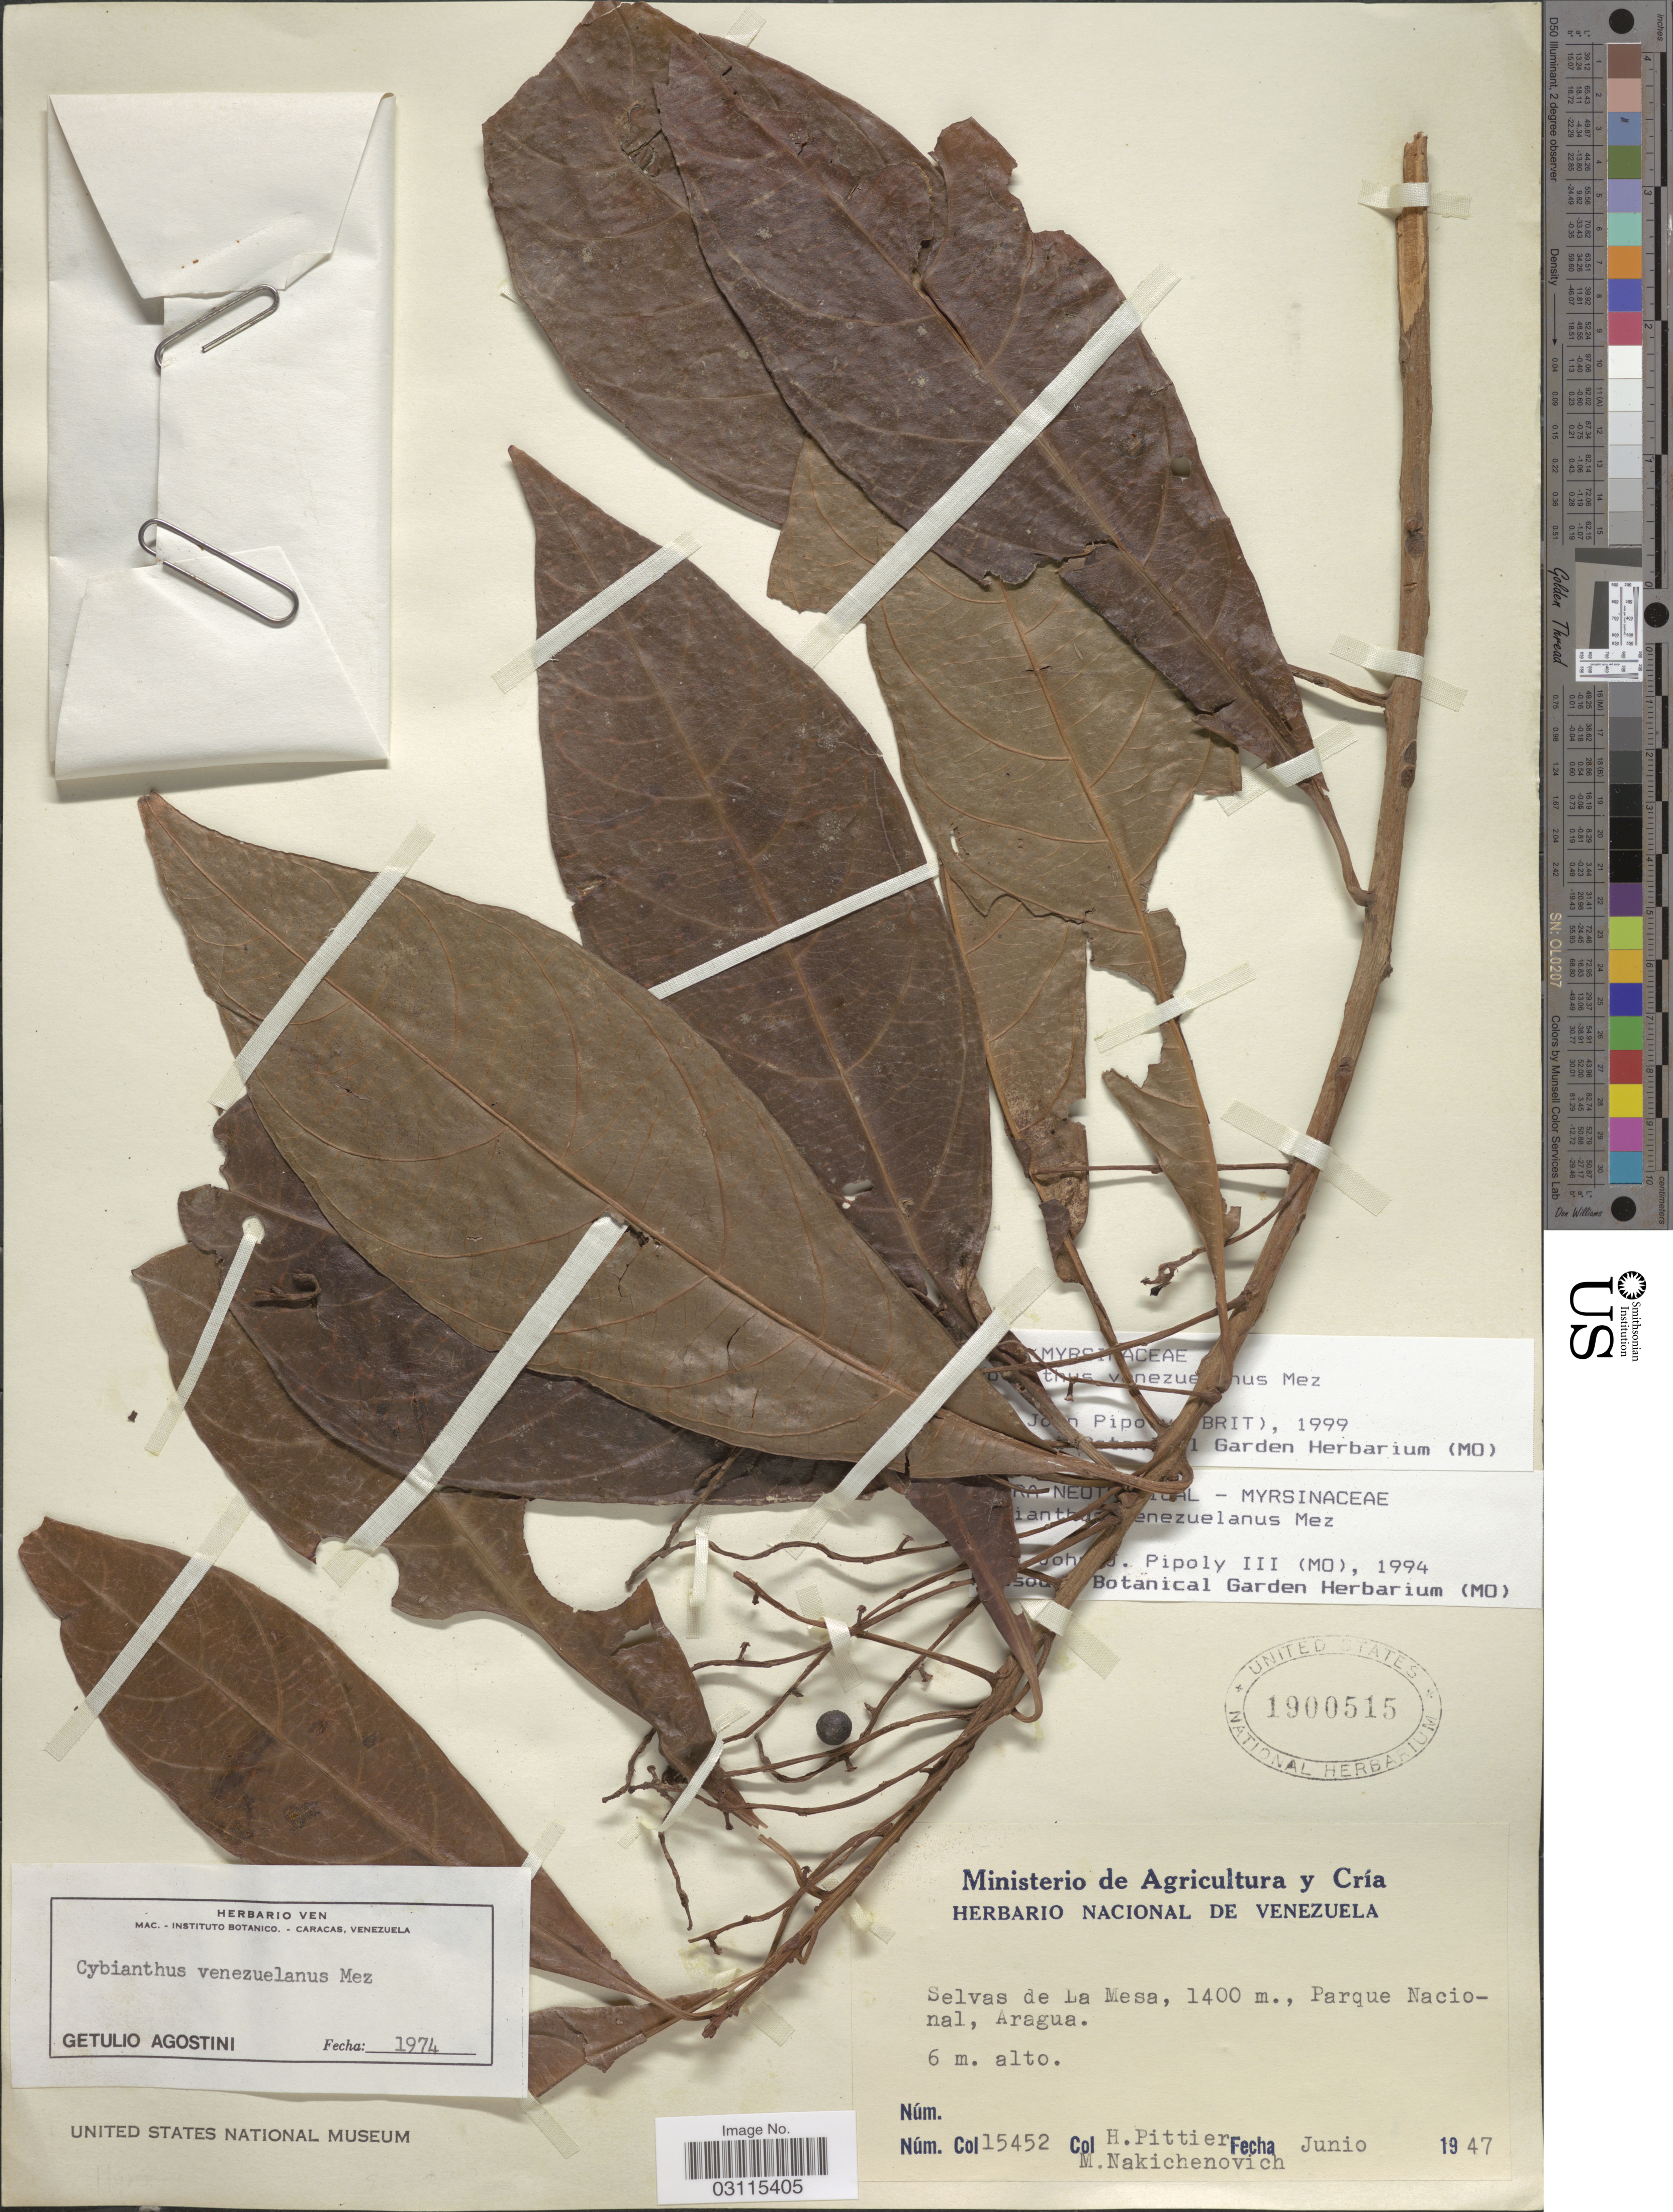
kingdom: Plantae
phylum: Tracheophyta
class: Magnoliopsida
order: Ericales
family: Primulaceae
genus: Cybianthus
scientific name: Cybianthus venezuelanus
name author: Mez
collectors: H. F. Pittier & M. Nakichenovich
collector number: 15452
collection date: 1947-06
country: Venezuela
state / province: Aragua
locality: Selvas de La Mesa, Parque Nacional, Aragua.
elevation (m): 1400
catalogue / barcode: US 1900515